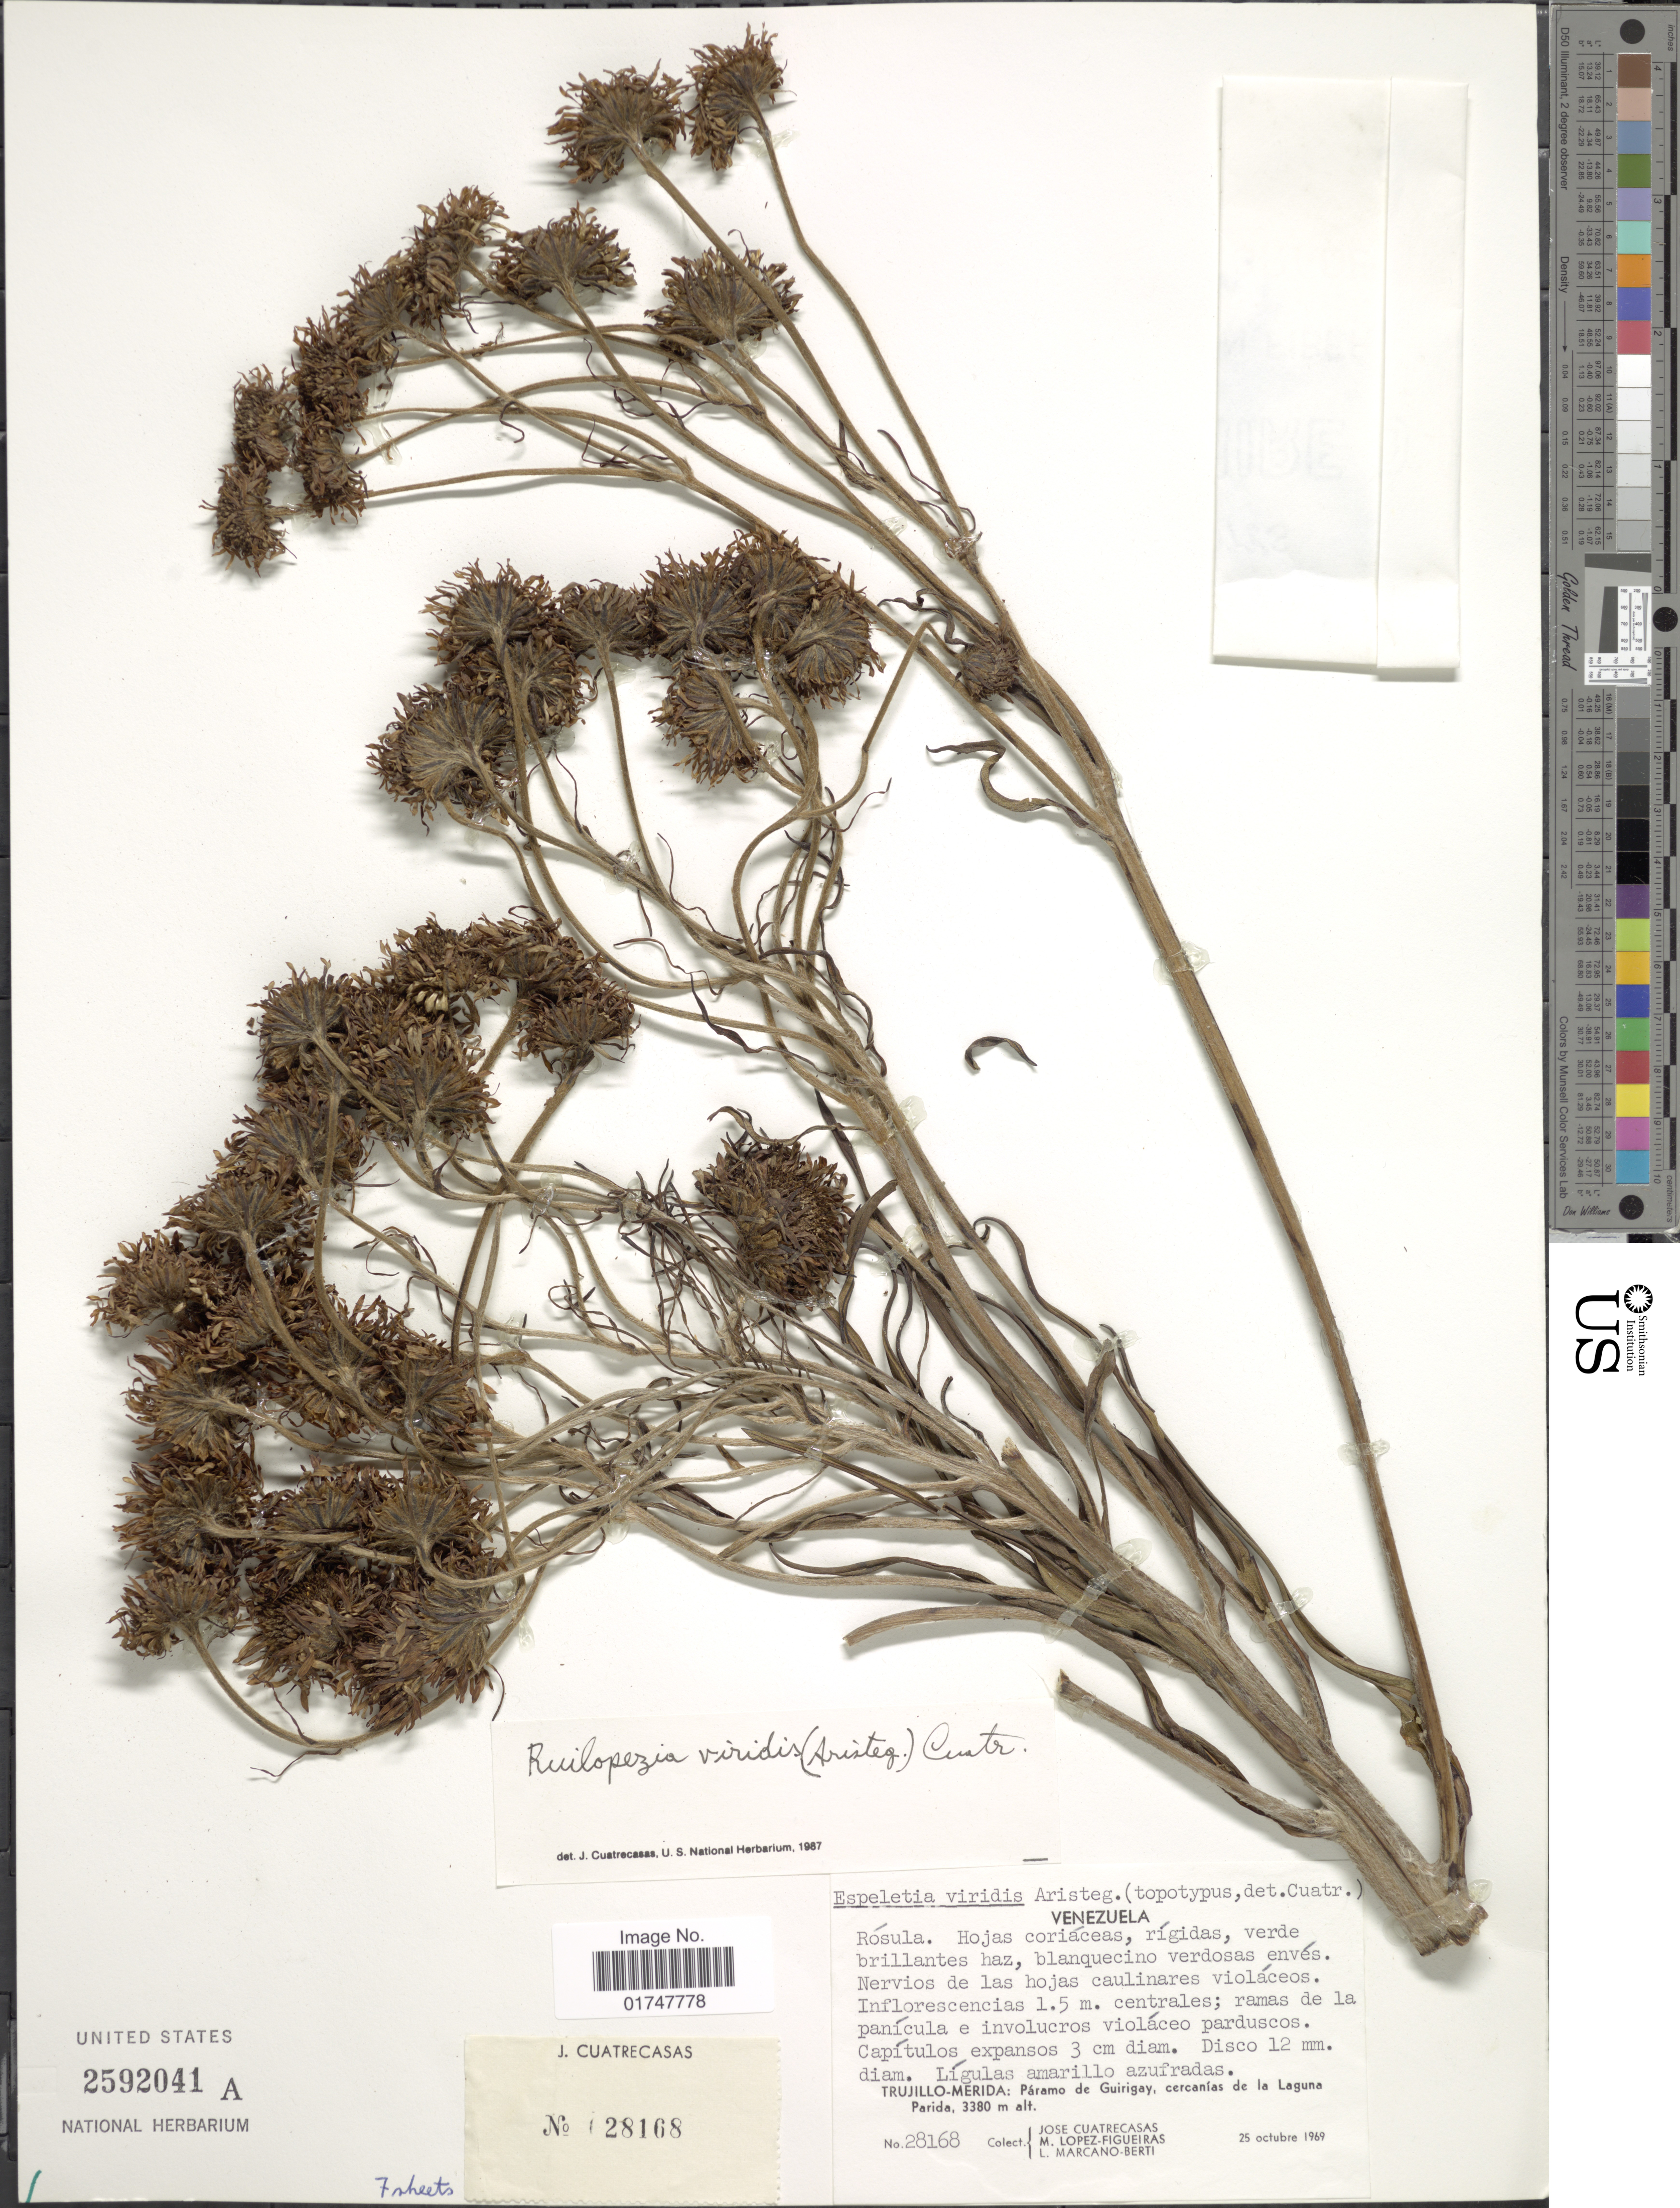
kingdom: Plantae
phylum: Tracheophyta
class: Magnoliopsida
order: Asterales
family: Asteraceae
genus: Ruilopezia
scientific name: Ruilopezia viridis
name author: (Aristeg.) Cuatrec.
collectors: J. Cuatrecasas, M. López Figueiras & L. Marcano-Berti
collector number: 28168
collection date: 1969-10-25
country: Venezuela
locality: Trujillo-Merida: Páramo de Guirigay, cercanías de la Laguna Parida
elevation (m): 3380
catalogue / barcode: US 2592041A